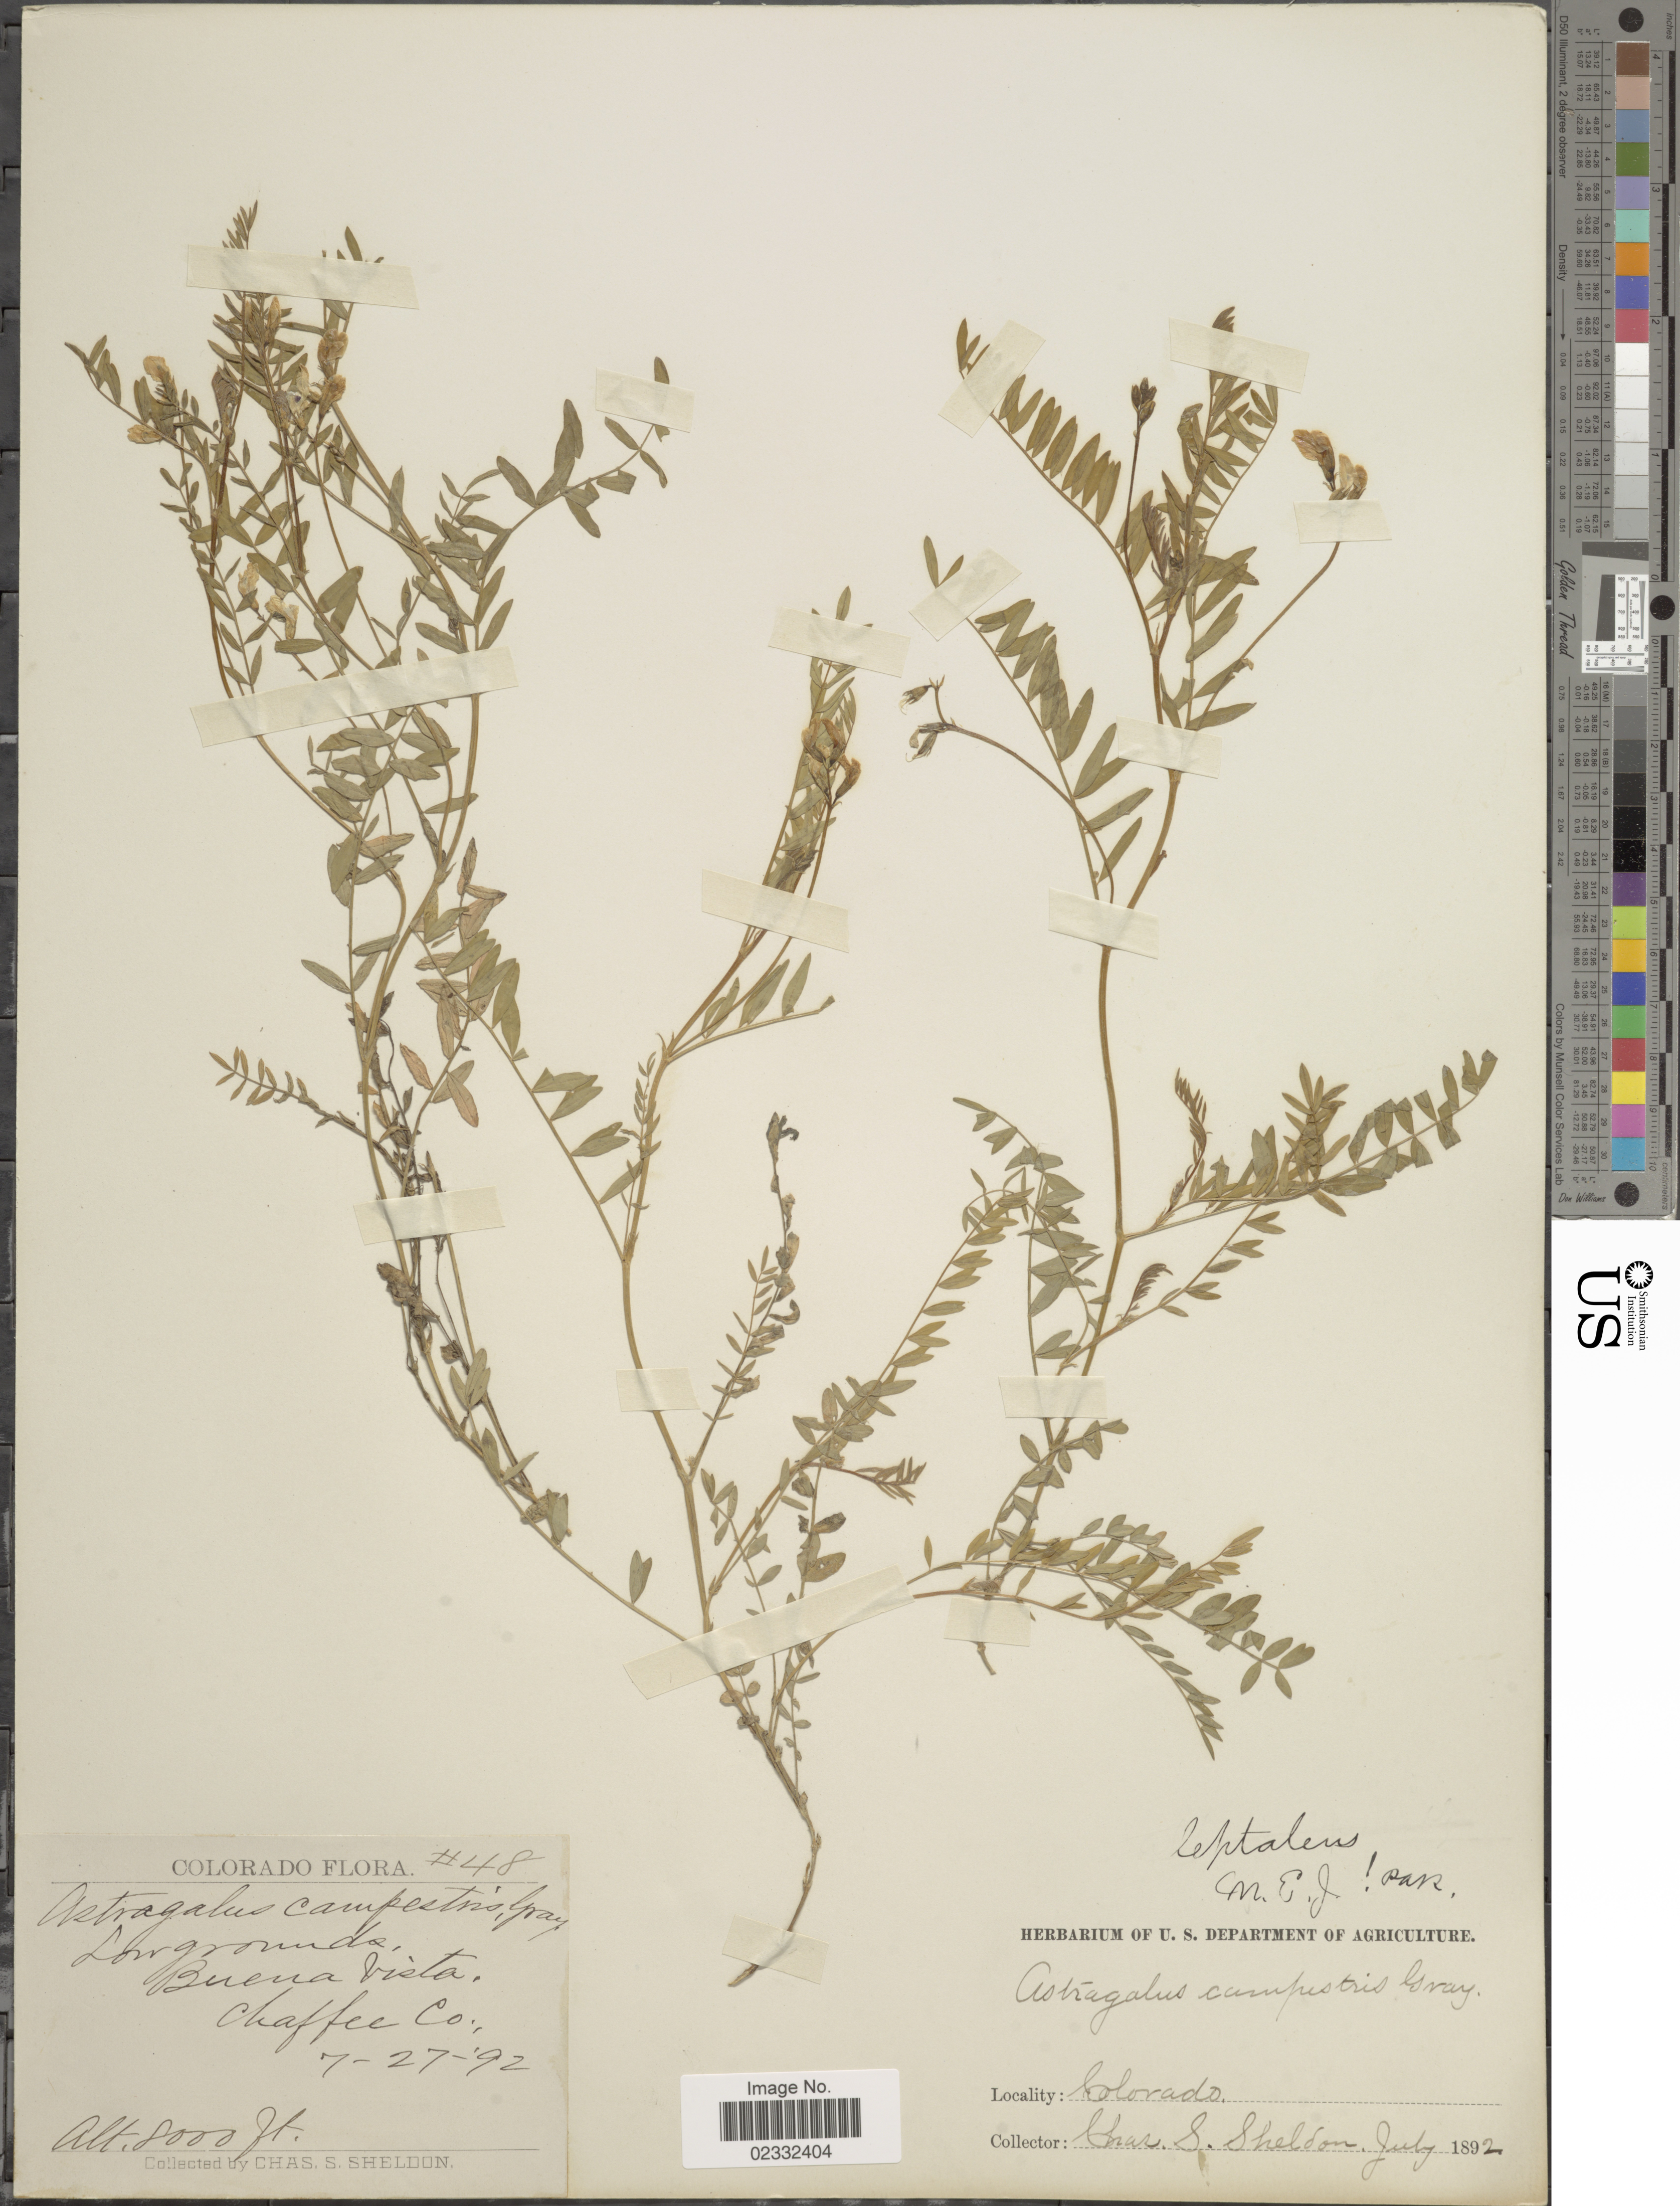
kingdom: Plantae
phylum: Tracheophyta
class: Magnoliopsida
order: Fabales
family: Fabaceae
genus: Astragalus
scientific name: Astragalus leptaleus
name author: A. Gray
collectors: C. S. Sheldon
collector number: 48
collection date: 1892-07-27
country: United States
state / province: Colorado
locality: Colorado, Lowgrounds, Buena Vista Chaffee Co.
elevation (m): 2438